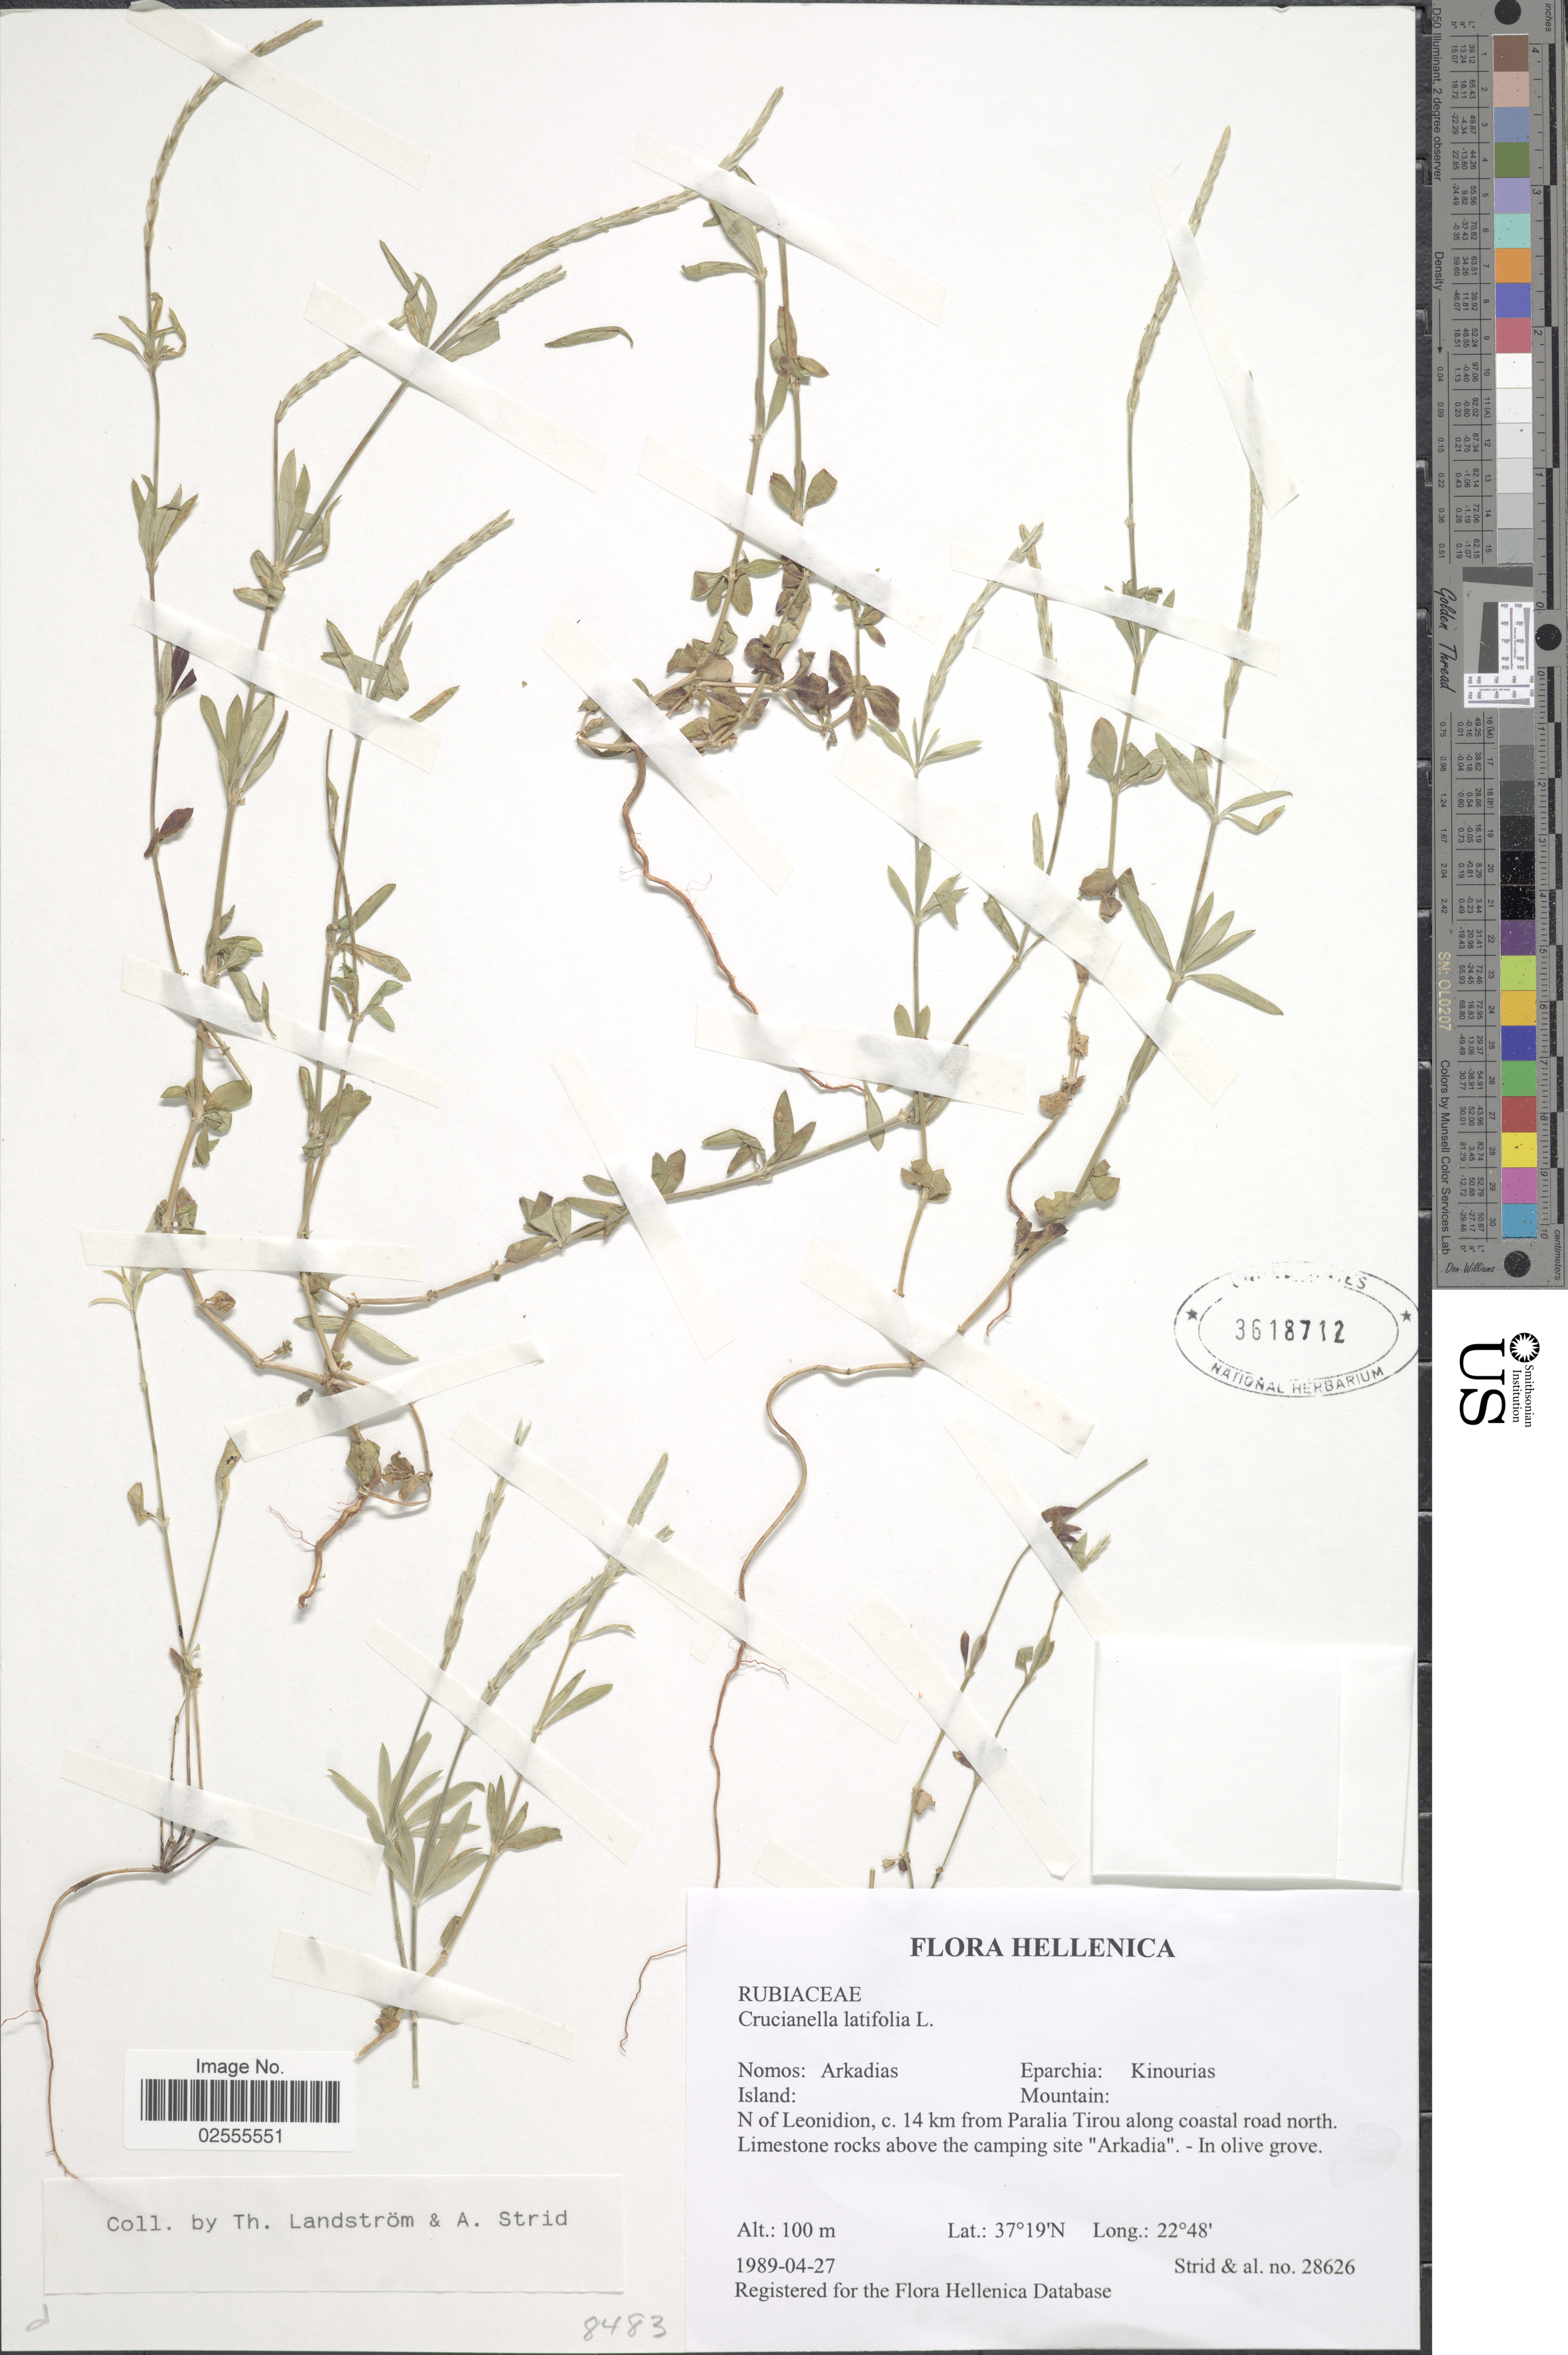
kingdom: Plantae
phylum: Tracheophyta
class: Magnoliopsida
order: Gentianales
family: Rubiaceae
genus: Crucianella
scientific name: Crucianella latifolia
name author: L.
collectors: T. Landström & A. Strid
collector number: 28626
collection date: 1989-04-27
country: Greece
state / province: Peloponnese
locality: Hellenica, Island: N of Leonidion, c. 14 km from Paralia Tirou along coastal road north, Limestone rocks above camping site "Arkadia", in olive grove.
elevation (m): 100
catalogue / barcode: US 3618712